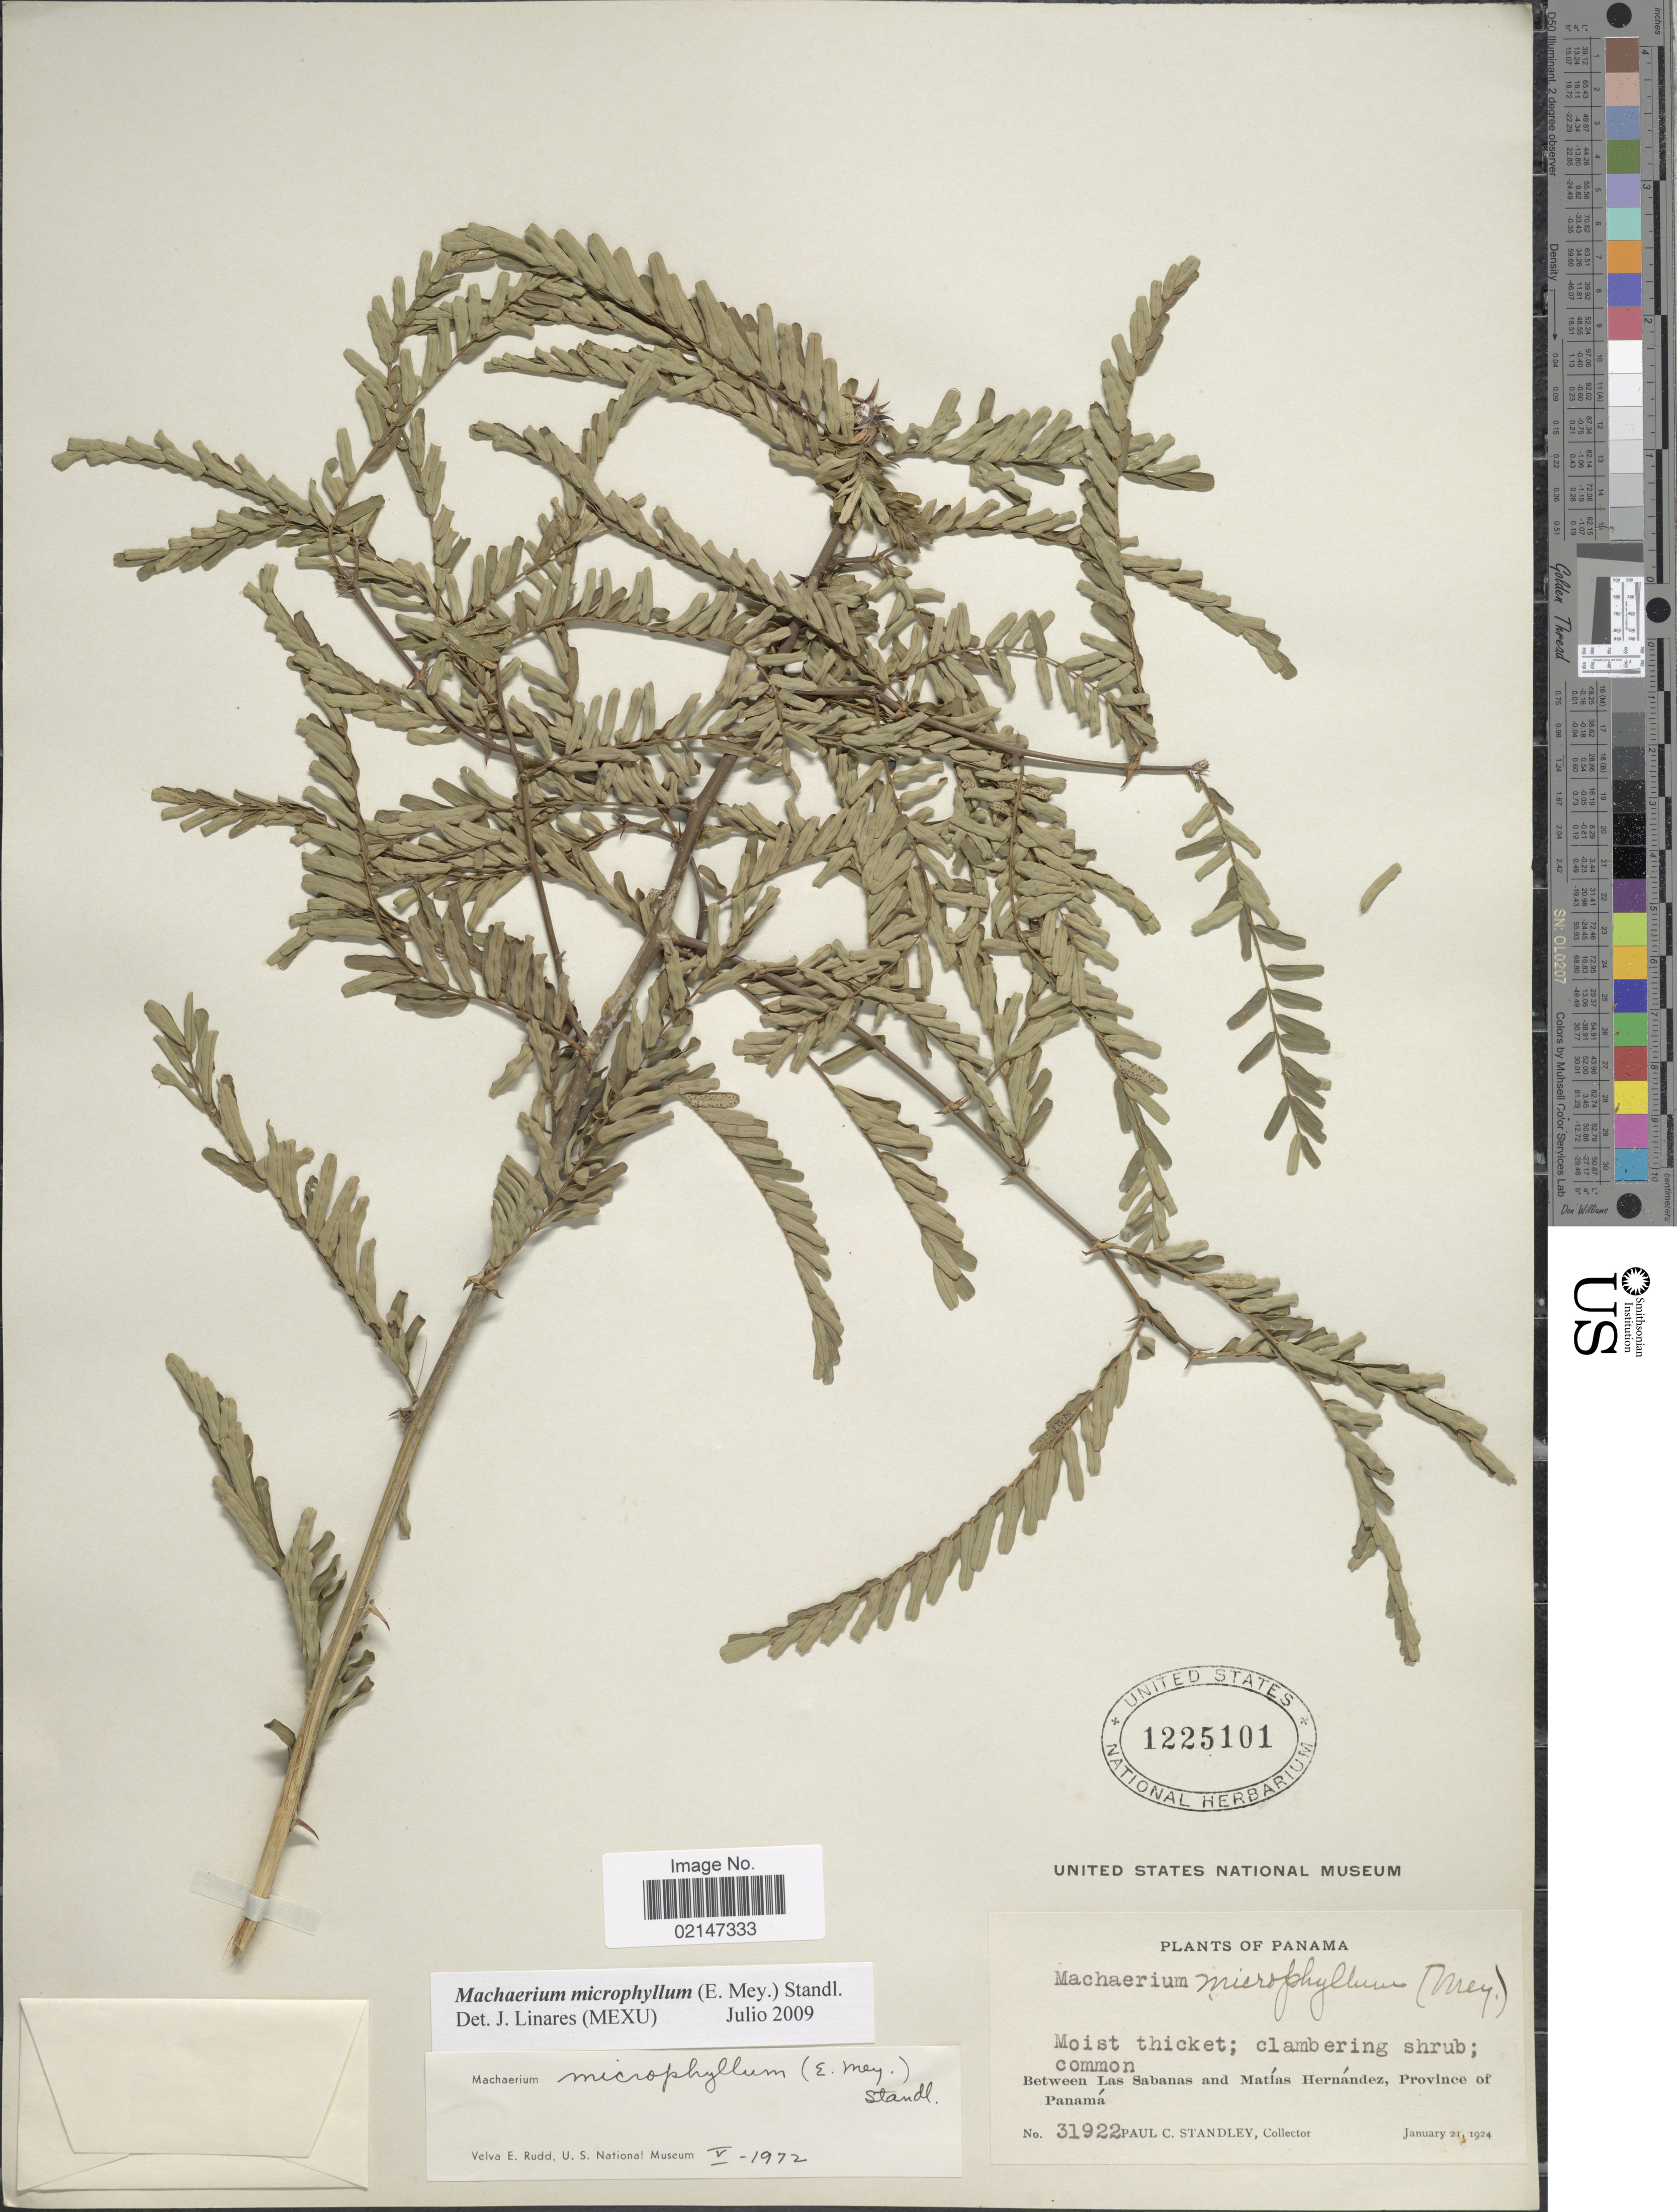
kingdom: Plantae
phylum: Tracheophyta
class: Magnoliopsida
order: Fabales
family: Fabaceae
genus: Machaerium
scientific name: Machaerium microphyllum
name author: Standl.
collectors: P. C. Standley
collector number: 31922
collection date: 1924-01-21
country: Panama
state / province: Panamá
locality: Moist thicket; Between Las Sabanas and Matías Hernández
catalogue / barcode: US 1225101